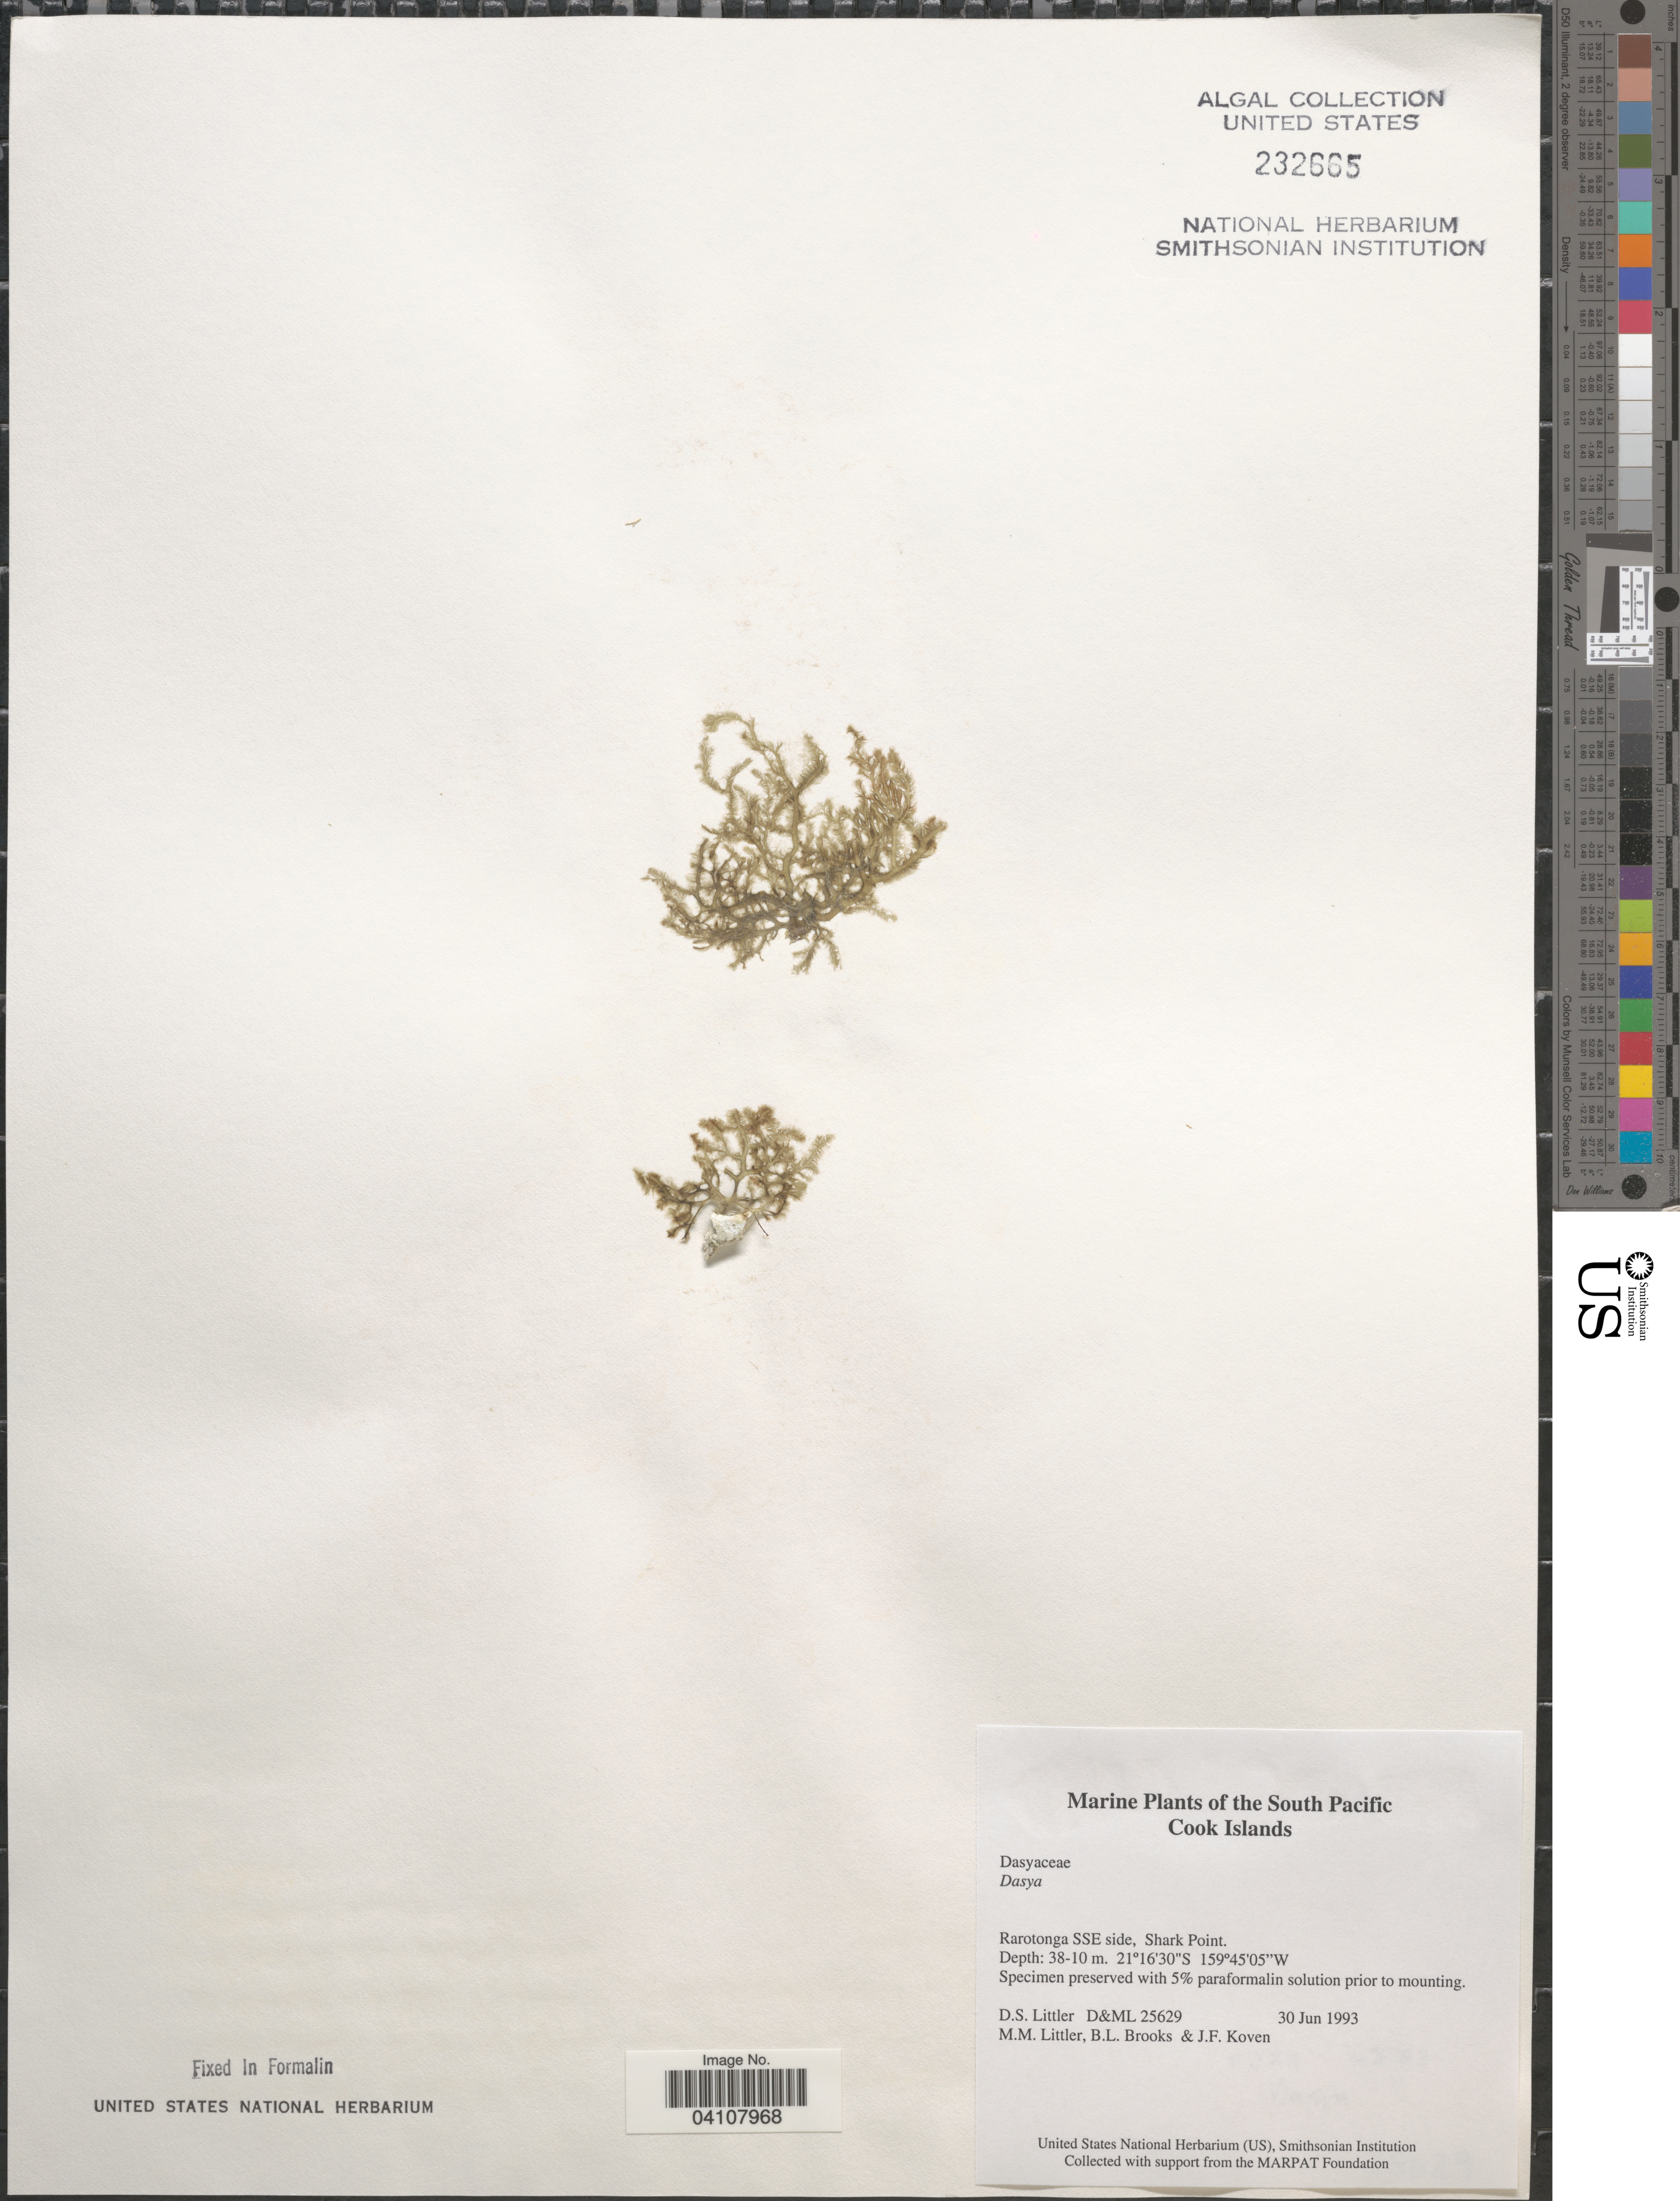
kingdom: Plantae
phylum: Rhodophyta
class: Florideophyceae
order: Ceramiales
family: Dasyaceae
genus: Dasya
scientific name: Dasya sp.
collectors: D. S. Littler, B. Brooks & J. Koven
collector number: D&ML25629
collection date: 1993-06-30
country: Cook Islands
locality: The South Pacific. Rarotonga, SSE side, Shark Point.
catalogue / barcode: US 232665